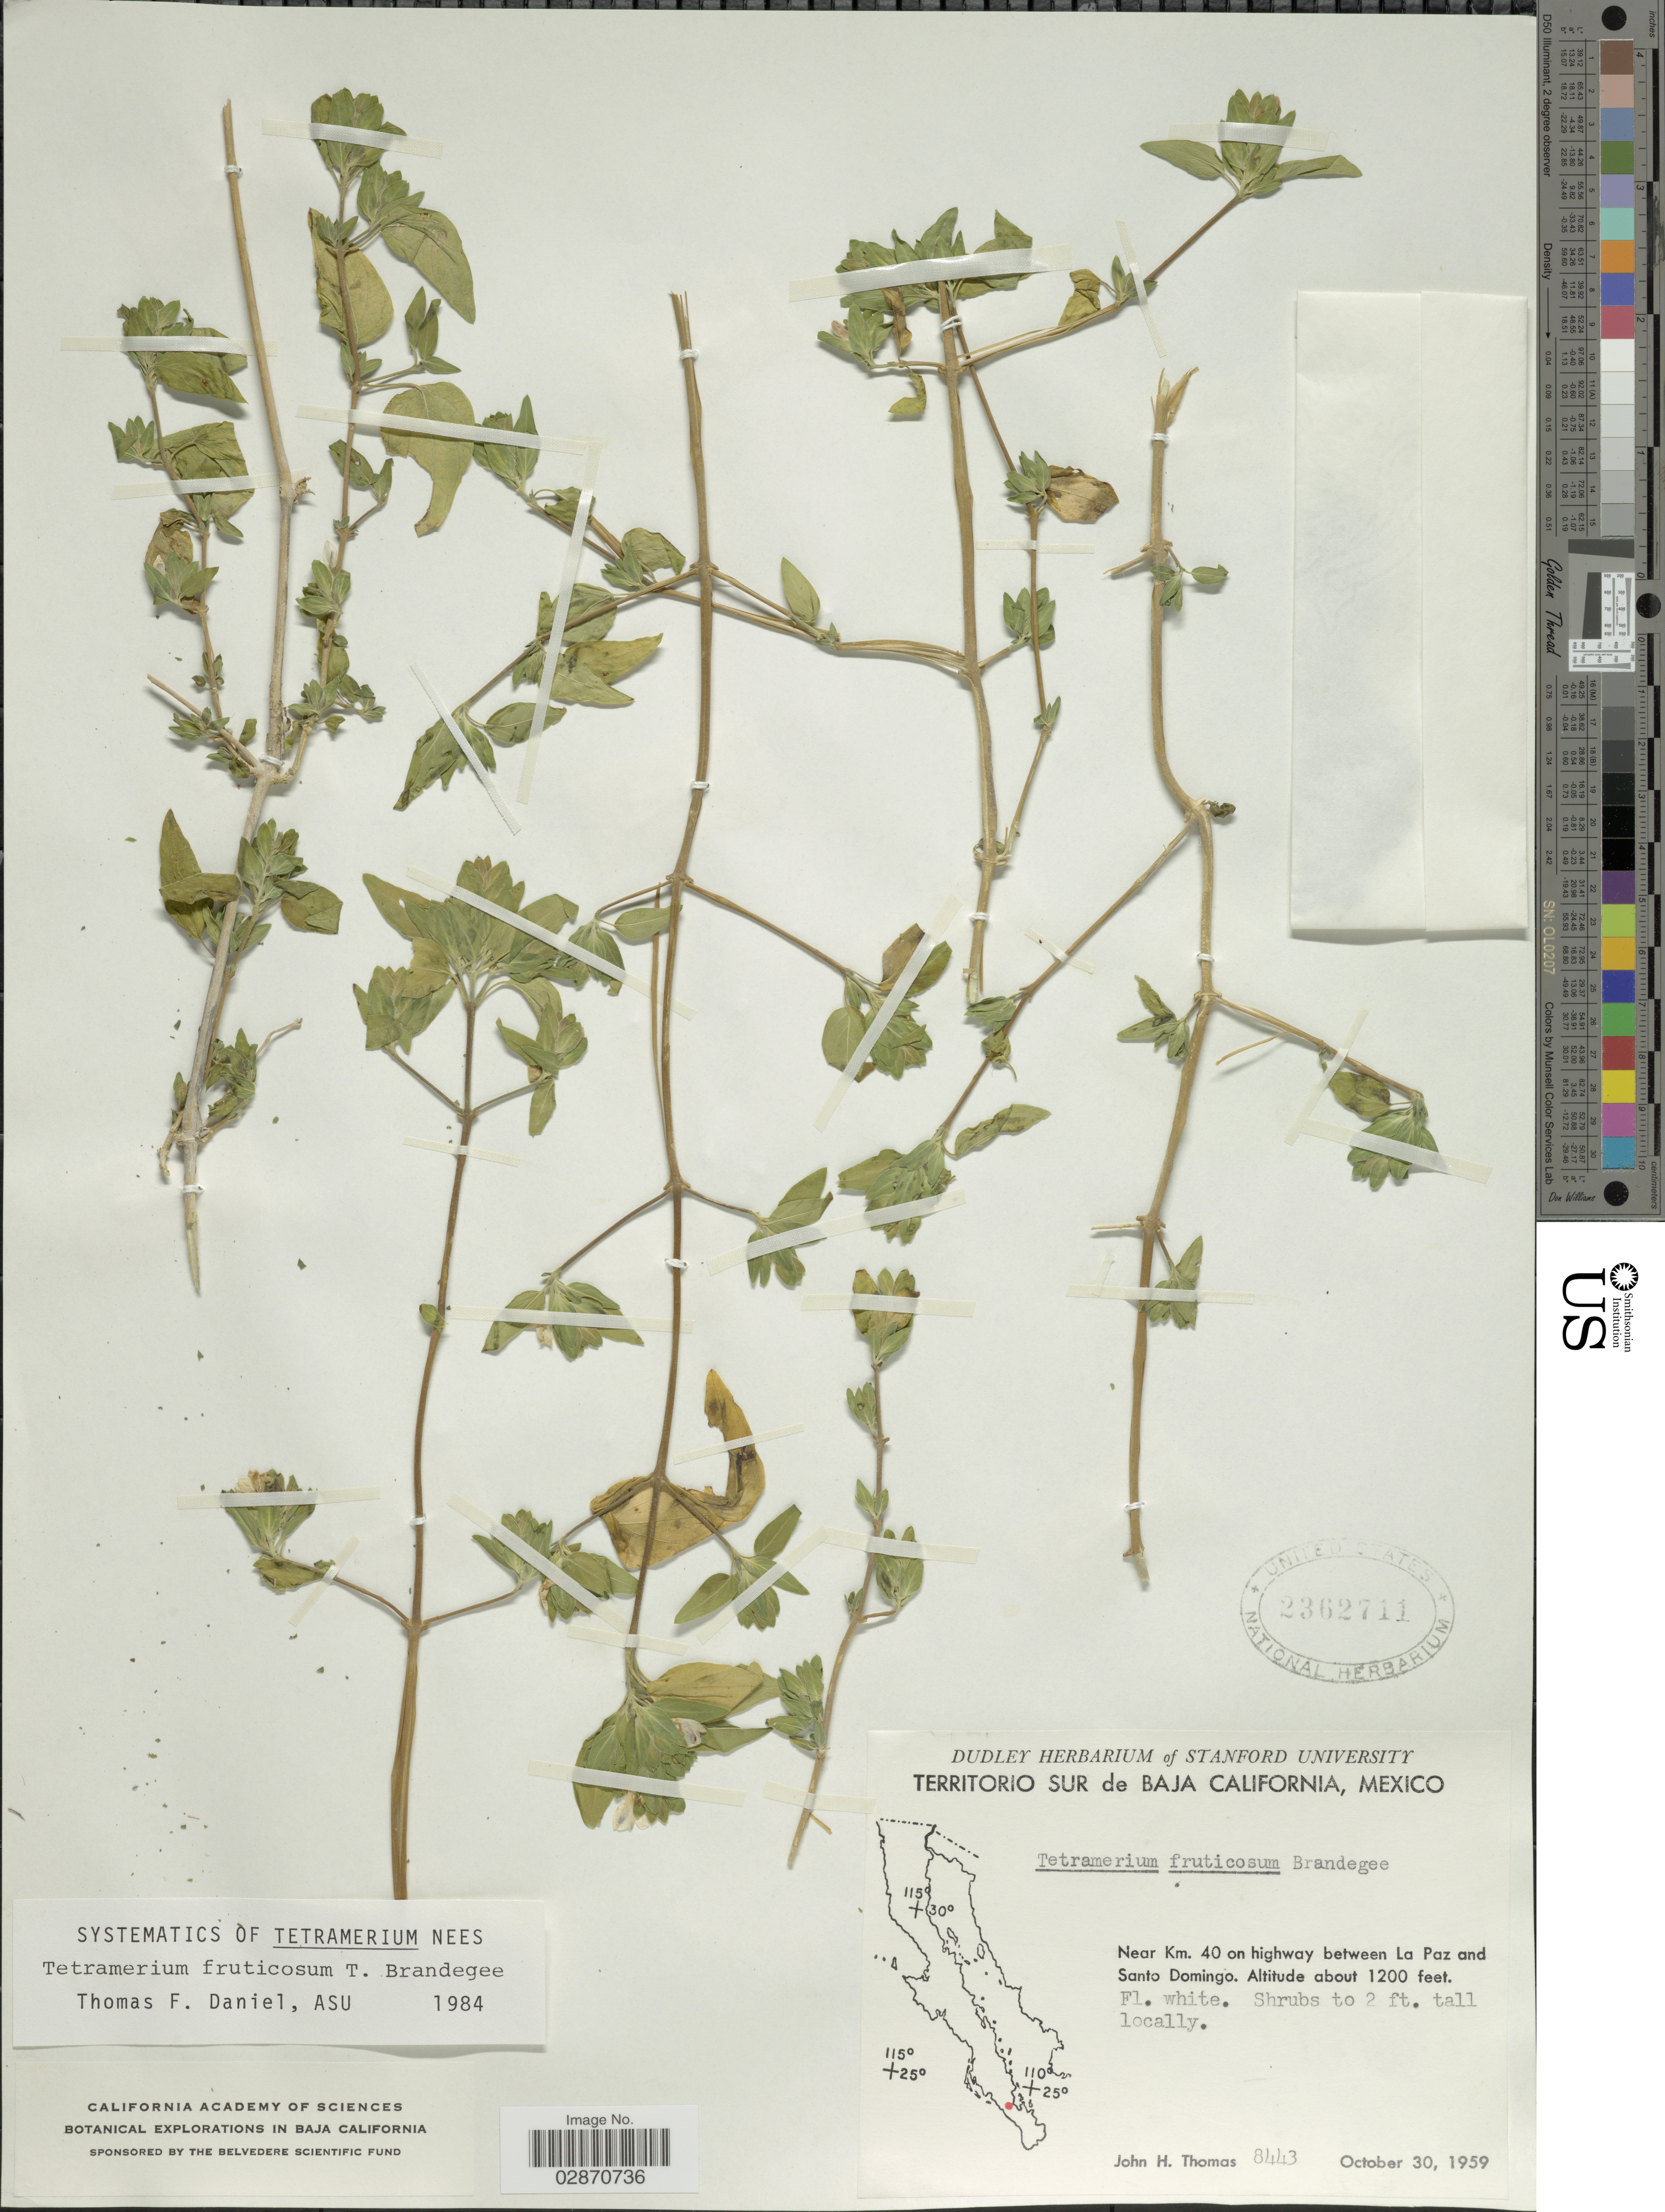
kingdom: Plantae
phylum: Tracheophyta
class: Magnoliopsida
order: Lamiales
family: Acanthaceae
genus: Tetramerium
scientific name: Tetramerium fruticosum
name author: Brandegee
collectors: J. H. Thomas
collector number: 8443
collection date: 1959-10-30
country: Mexico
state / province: Baja California Sur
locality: Territorio Sur de Baja California. Near Km. 40 on highway between La Paz and Santo Domingo.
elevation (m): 366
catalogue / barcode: US 2362711